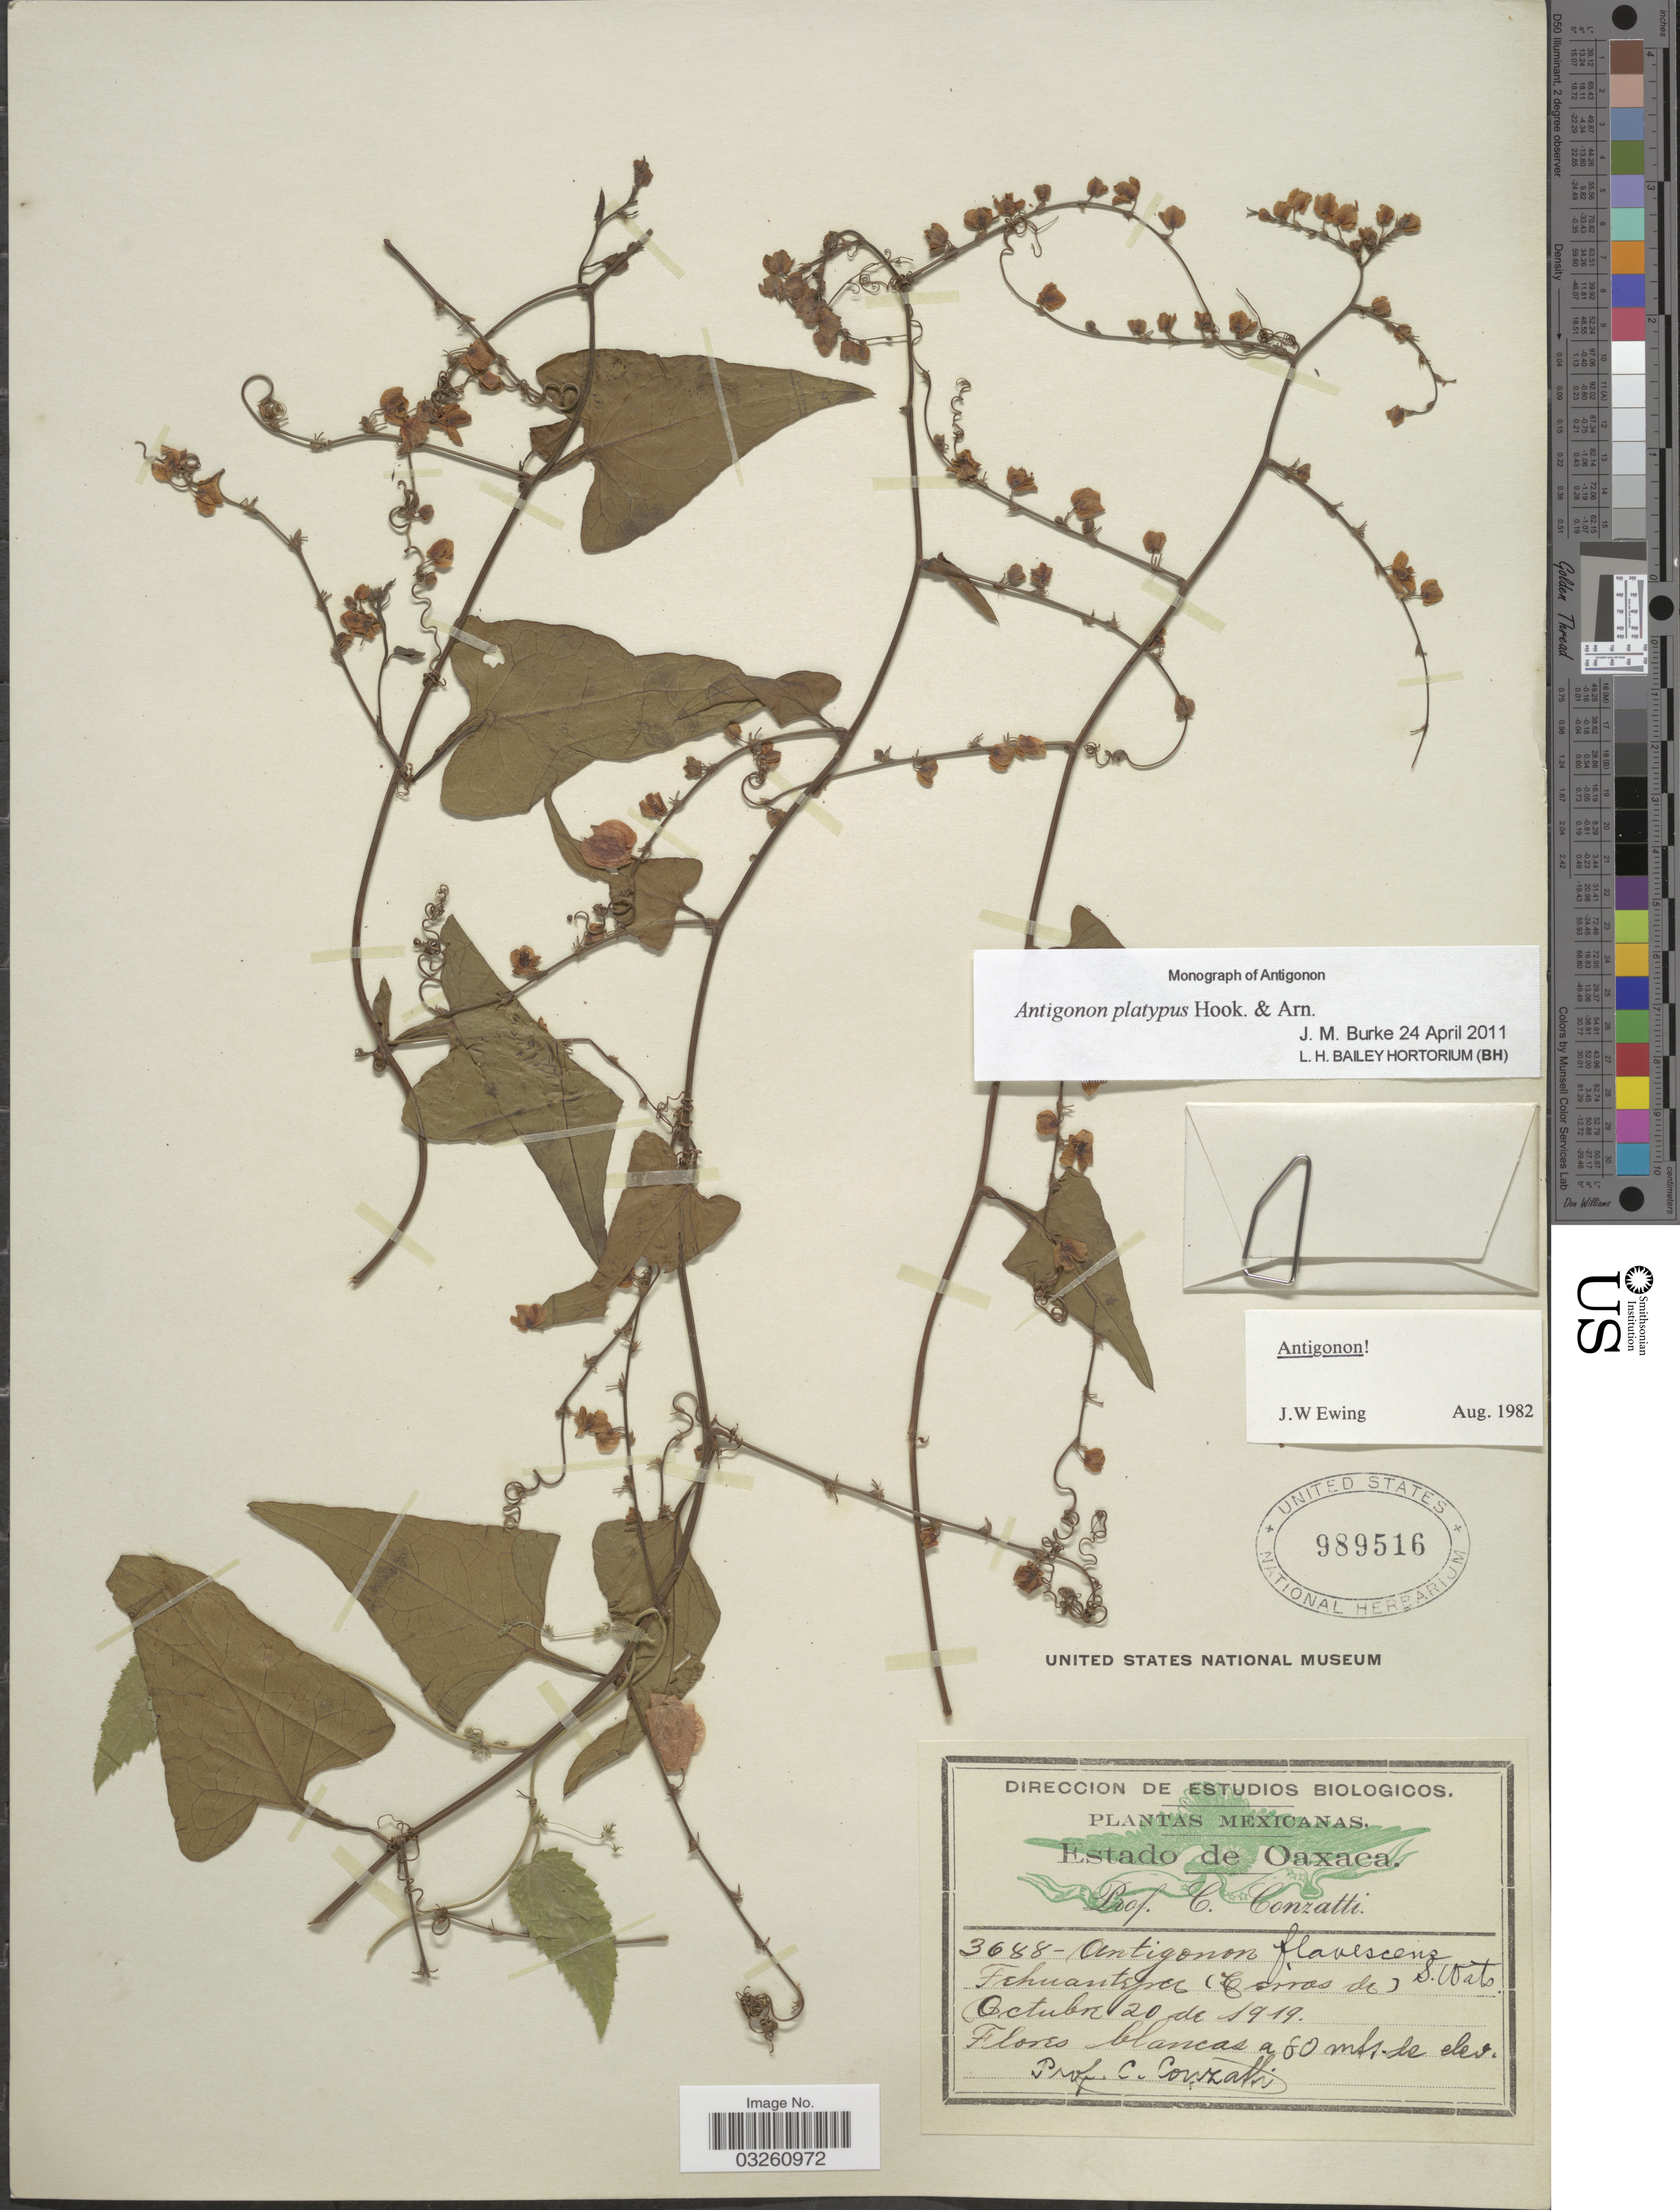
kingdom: Plantae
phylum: Tracheophyta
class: Magnoliopsida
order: Caryophyllales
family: Polygonaceae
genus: Antigonon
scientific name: Antigonon platypus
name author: Hook. & Arn.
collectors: C. Conzatti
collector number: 3688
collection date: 1919-10-20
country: Mexico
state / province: Oaxaca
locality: Tehuantepec (carreras de).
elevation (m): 80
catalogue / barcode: US 989516